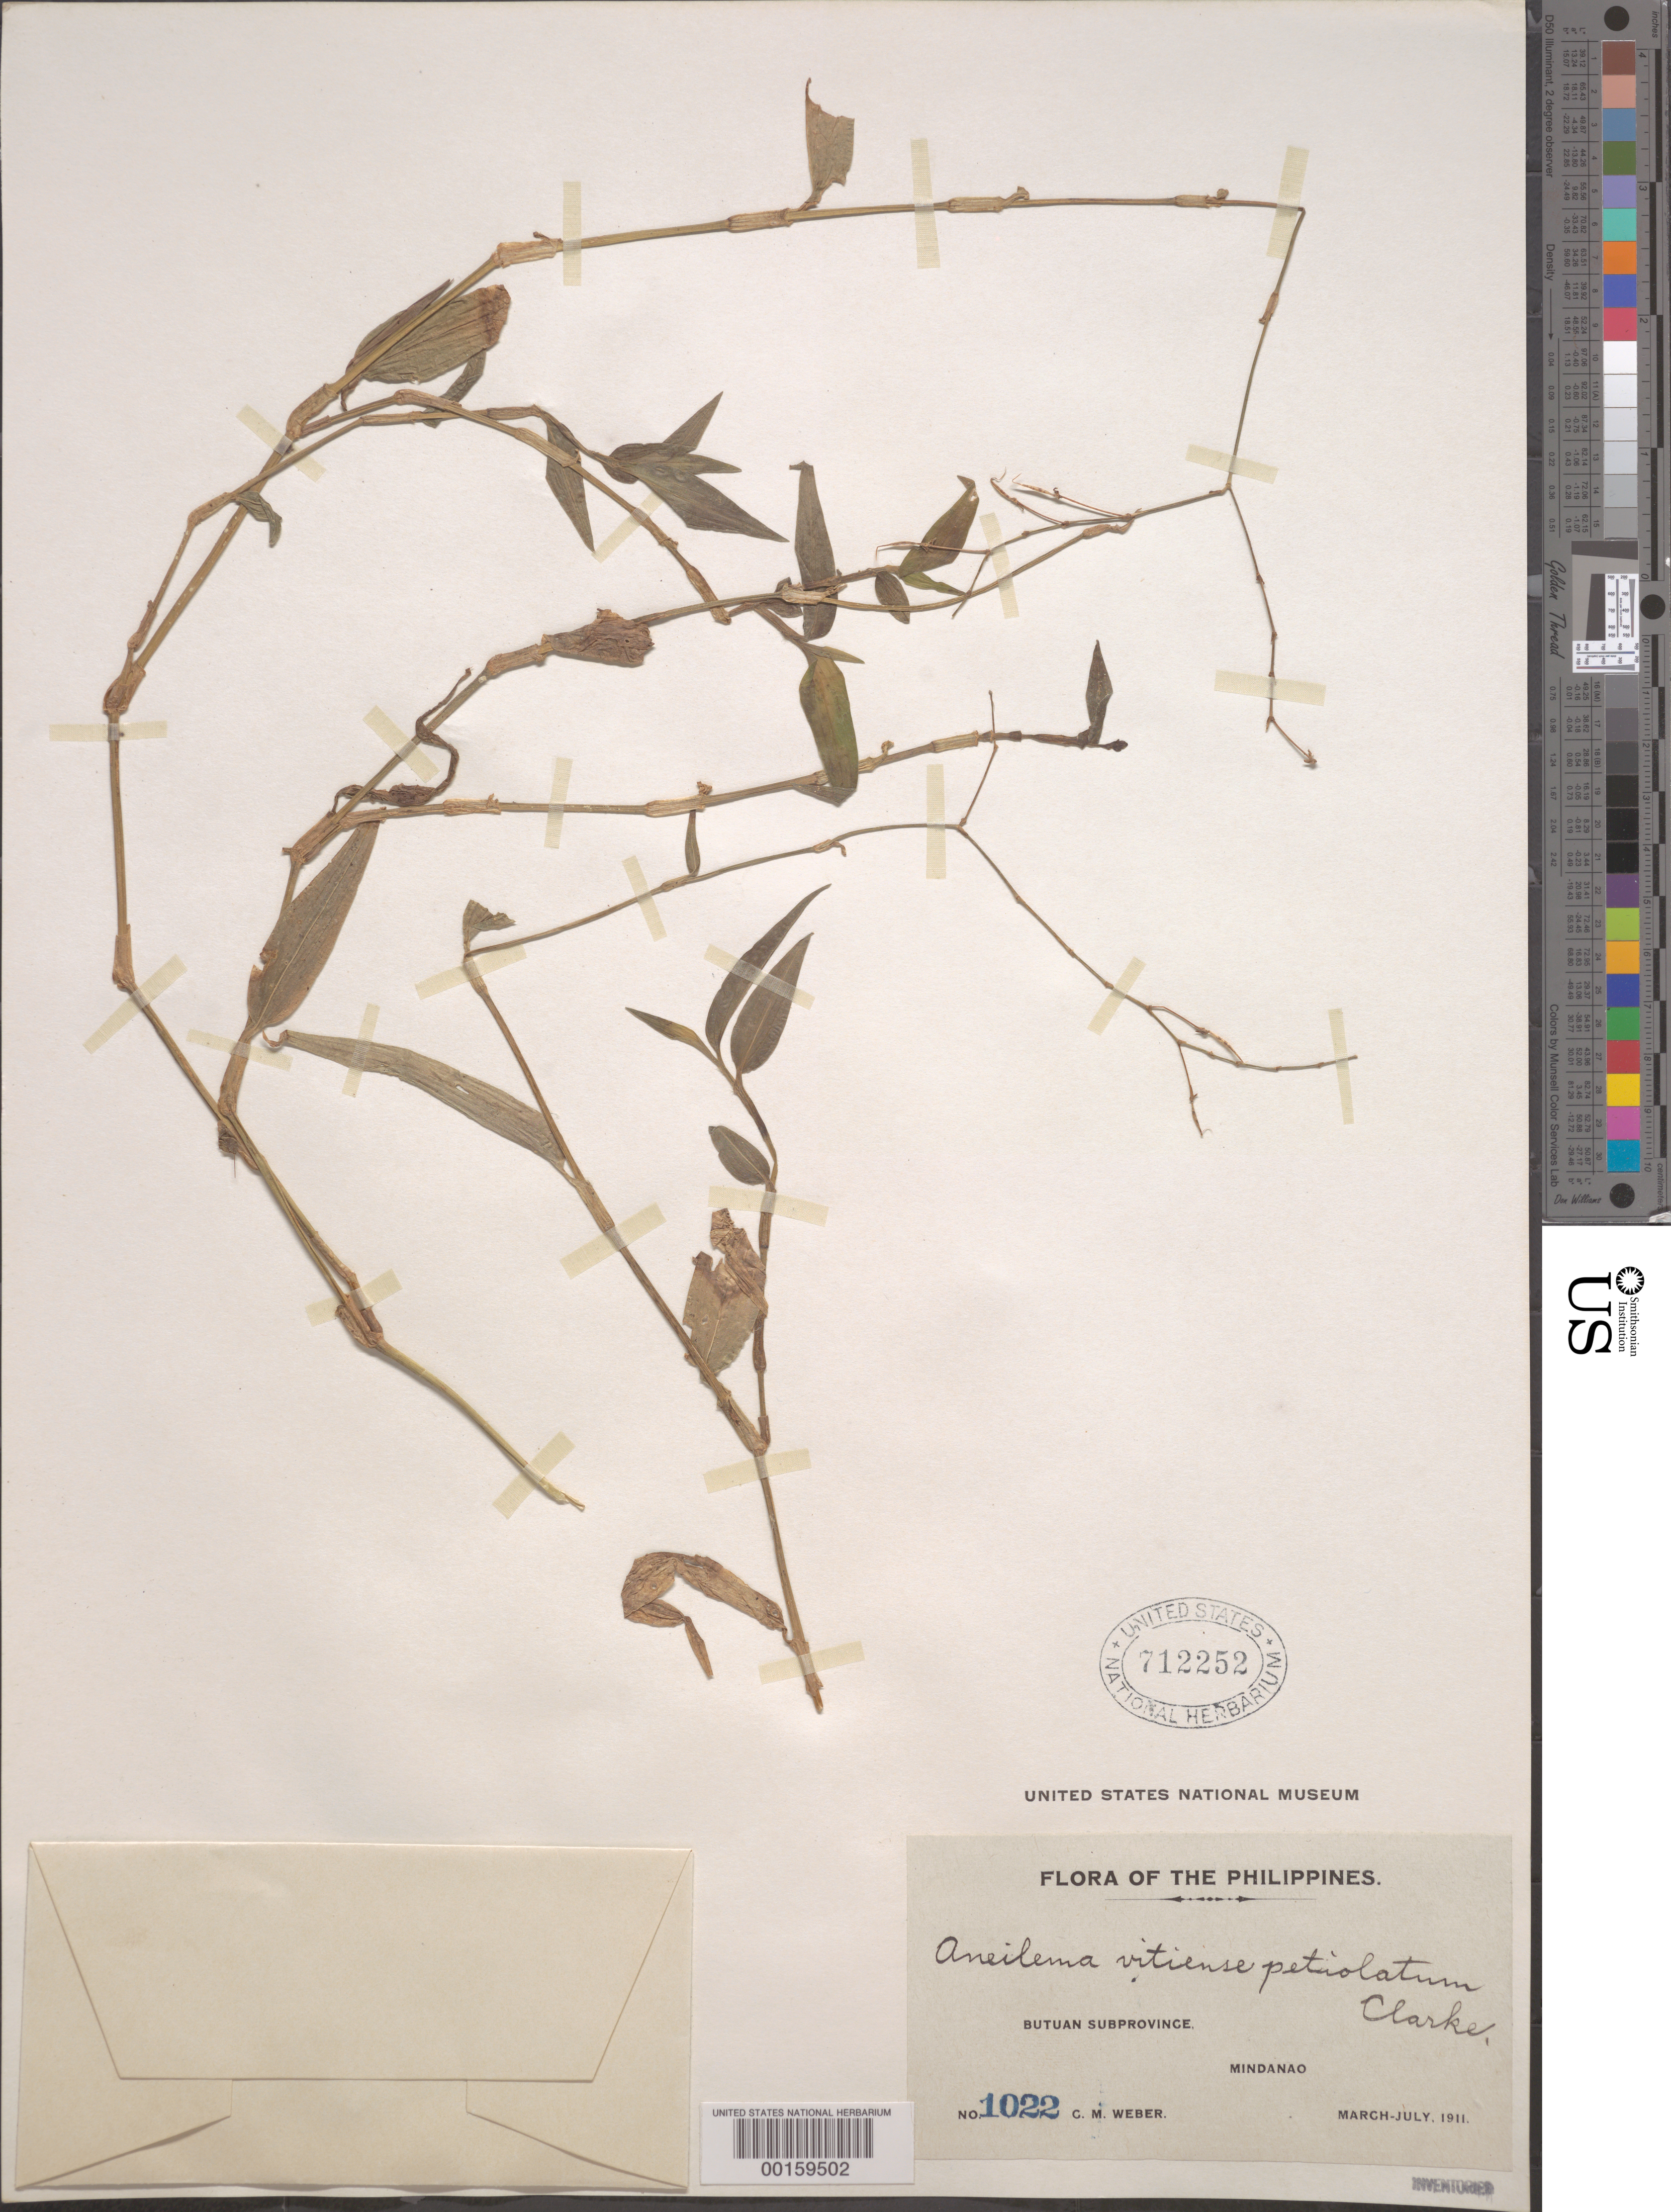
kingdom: Plantae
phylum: Tracheophyta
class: Liliopsida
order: Commelinales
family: Commelinaceae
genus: Rhopalephora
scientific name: Rhopalephora vitiensis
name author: (Seem.) Faden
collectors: C. M. Weber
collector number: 1022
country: Philippines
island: Mindanao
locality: Butuan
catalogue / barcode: US 712252